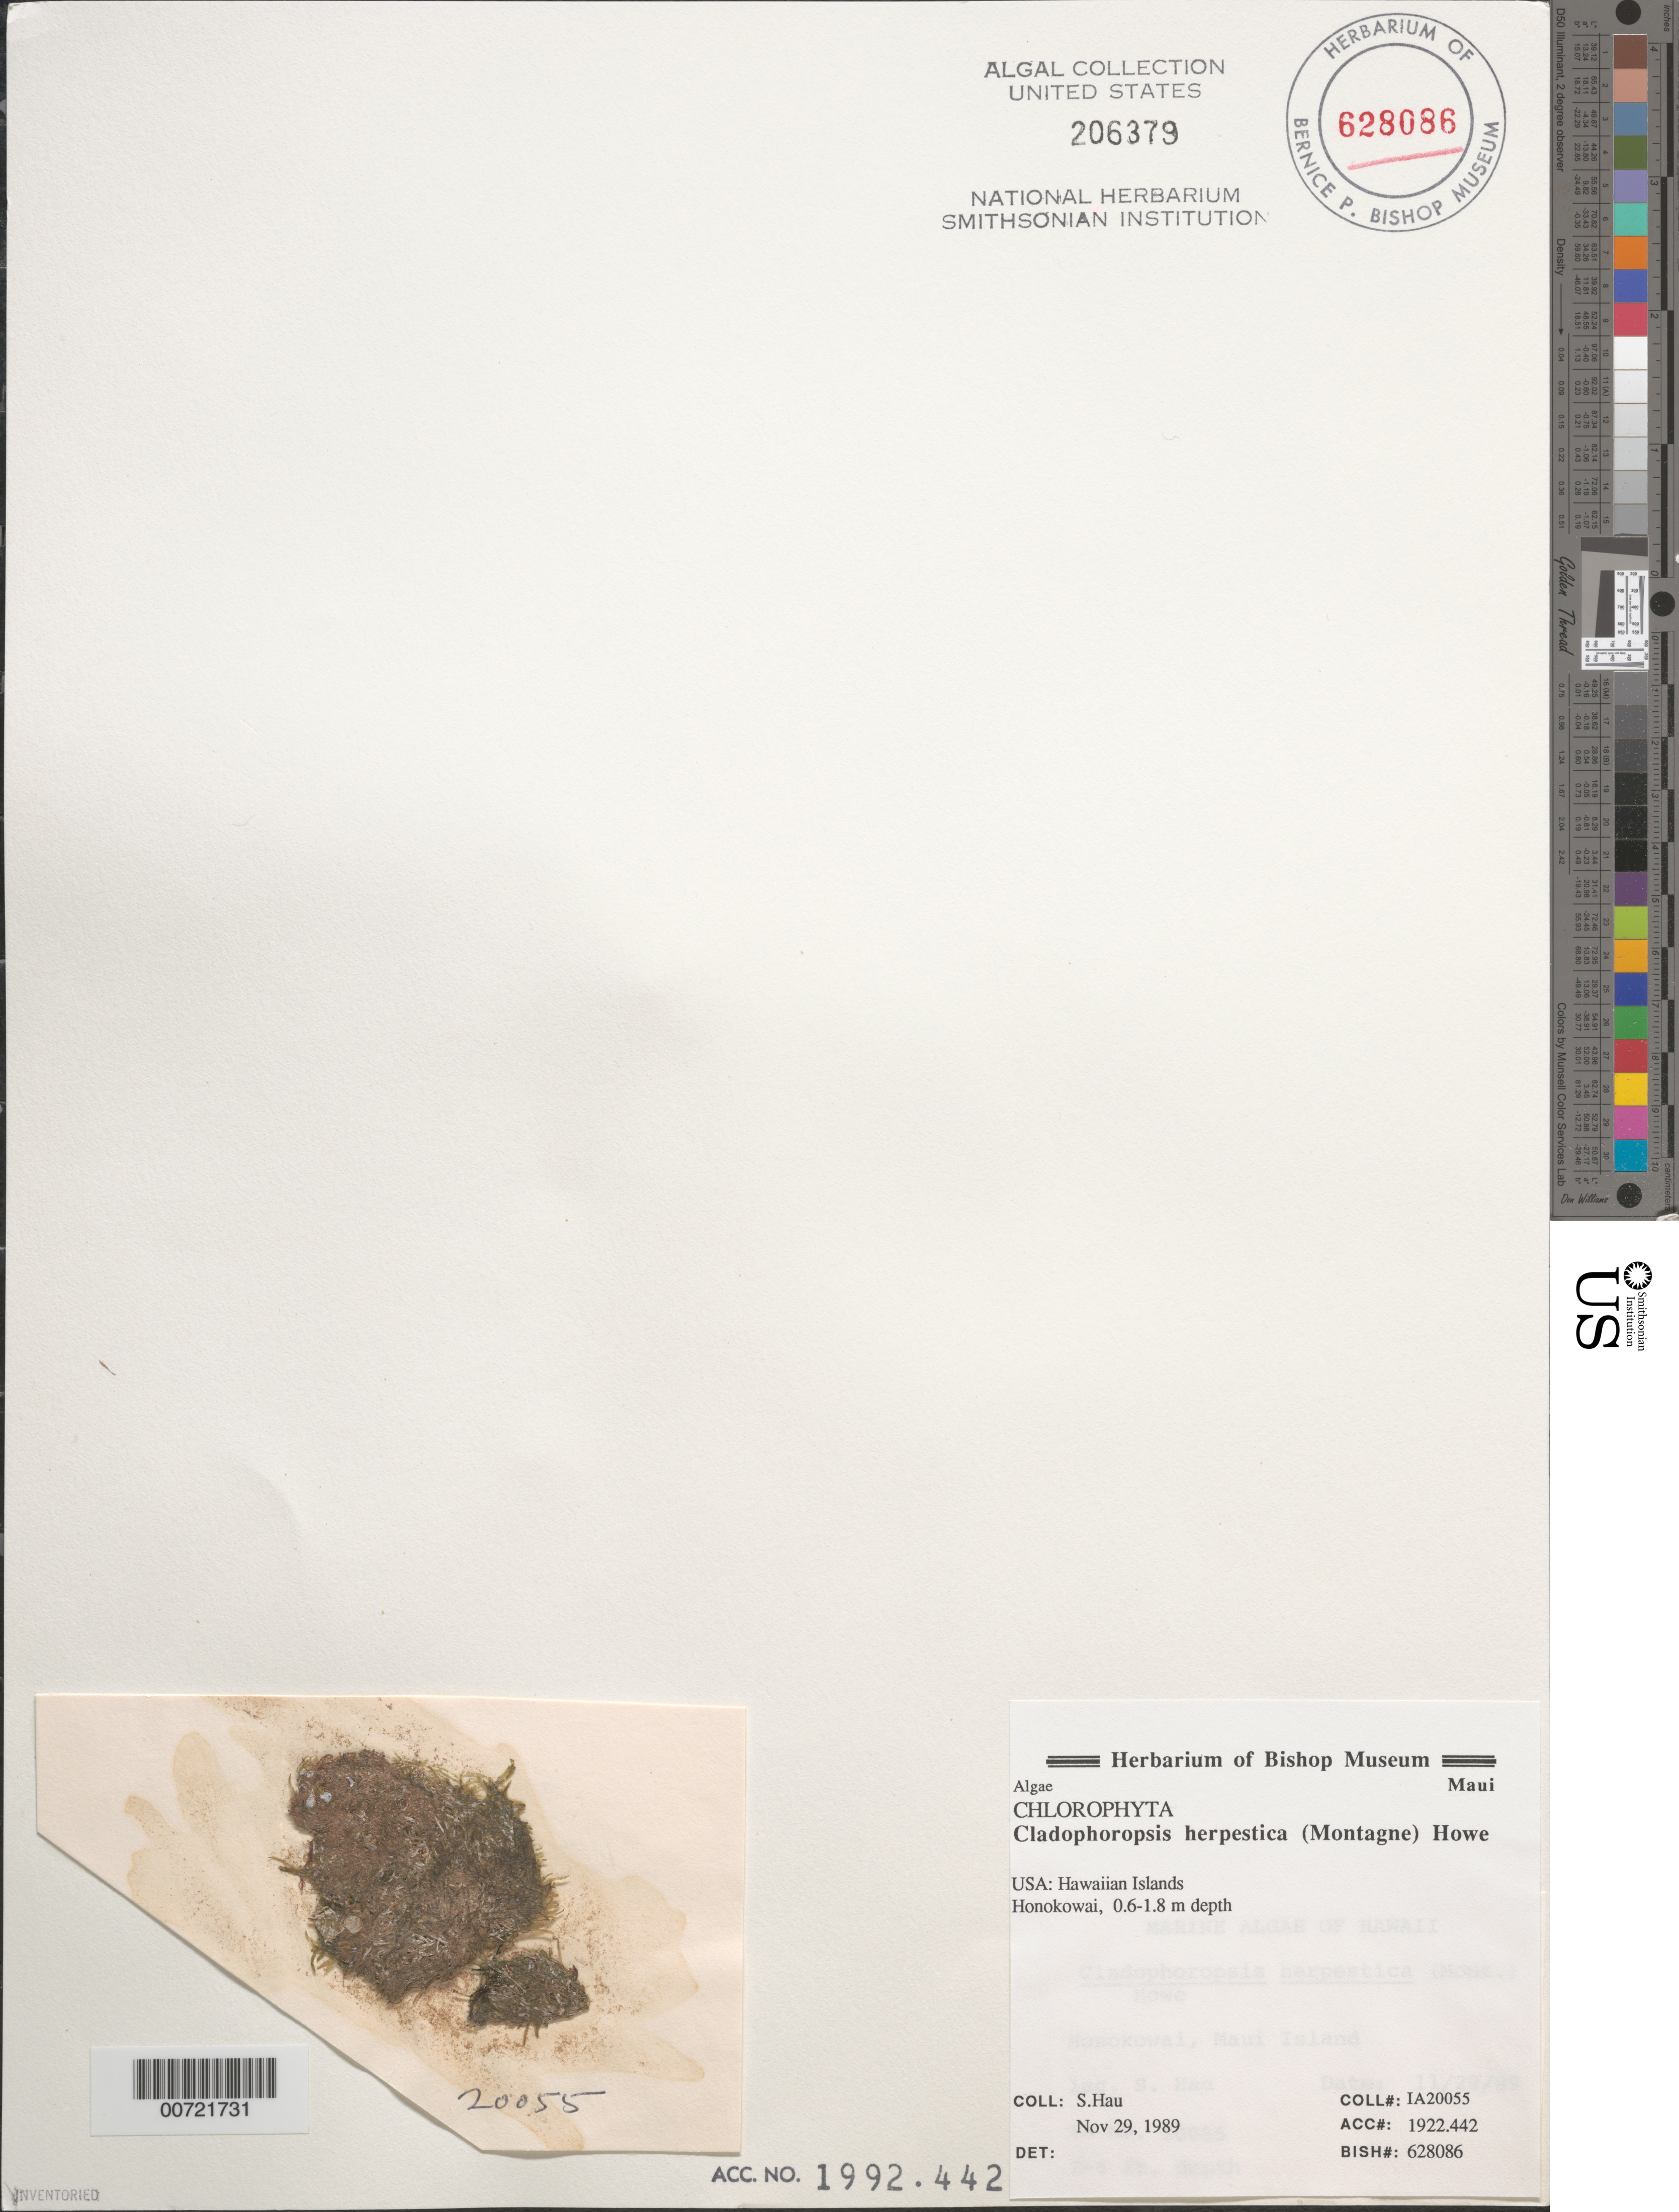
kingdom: Plantae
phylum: Chlorophyta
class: Ulvophyceae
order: Cladophorales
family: Cladophoraceae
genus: Lychaete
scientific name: Lychaete herpestica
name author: (Montagne) M.J. Wynne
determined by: Algae name updating Project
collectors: S. Hau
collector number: IAA 20055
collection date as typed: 29 Nov 1989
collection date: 1898-11-29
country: United States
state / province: Hawaii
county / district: Maui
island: Maui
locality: Honokowai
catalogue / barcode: US 206379